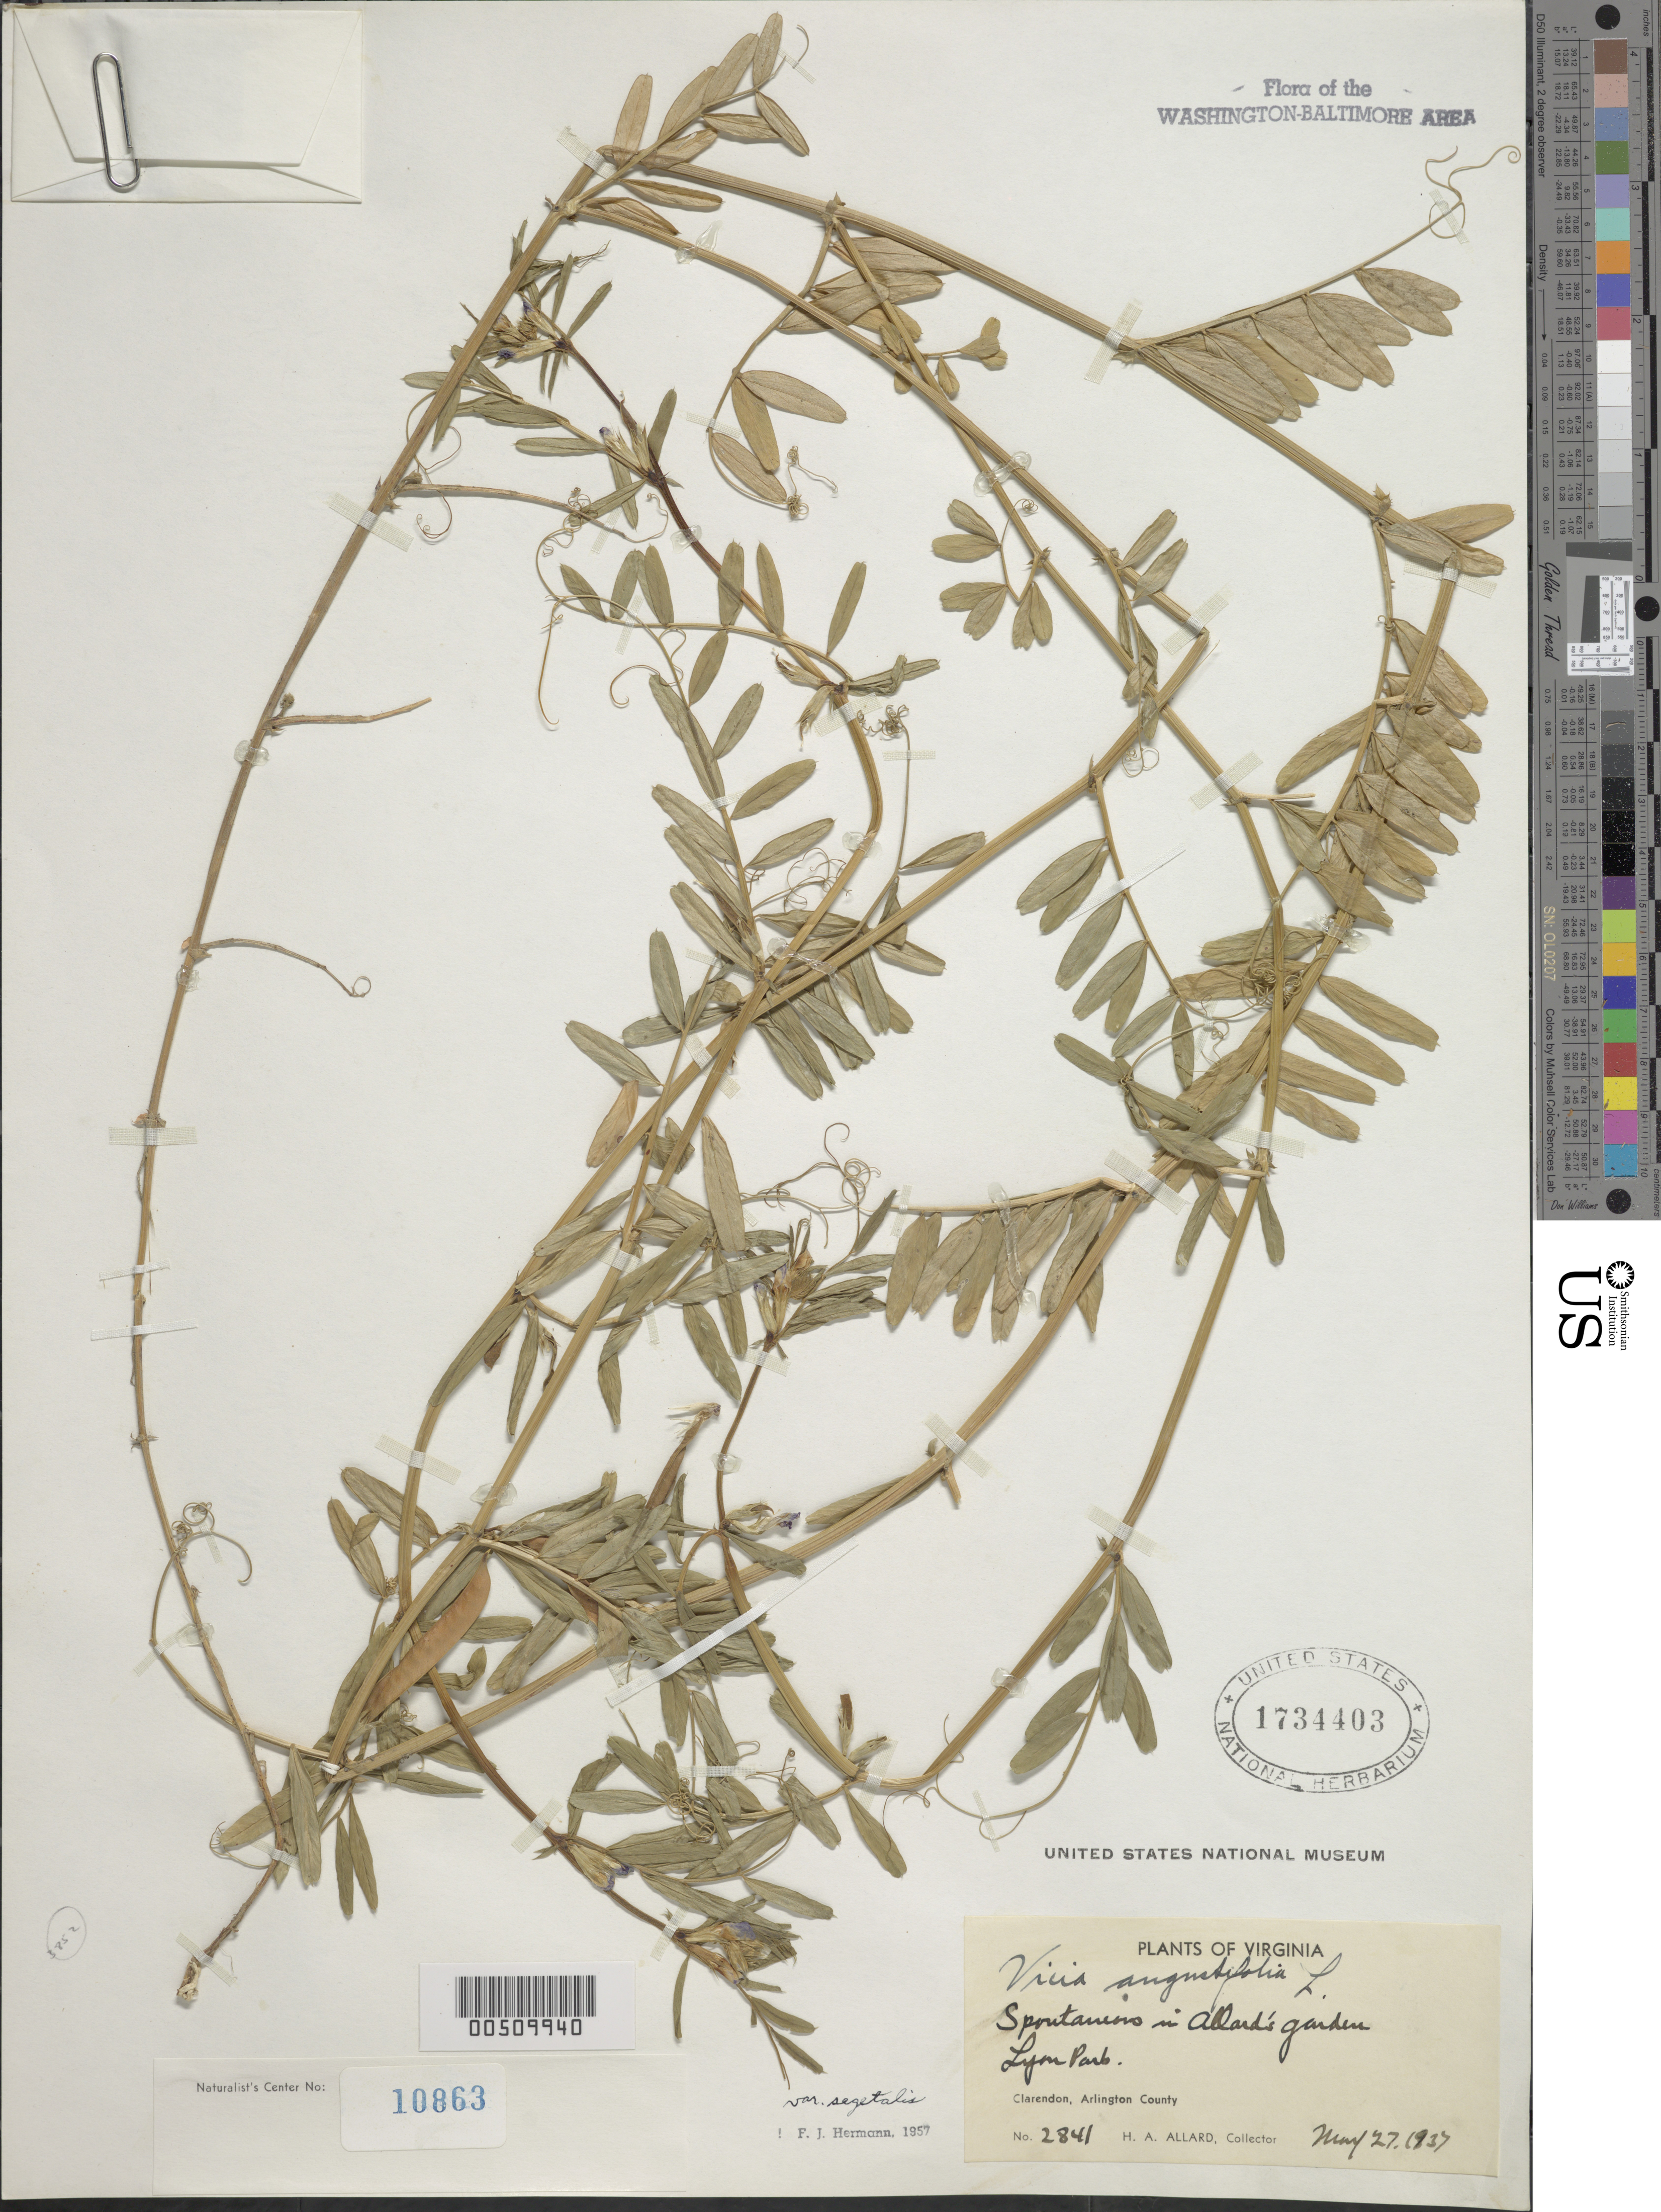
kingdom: Plantae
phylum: Tracheophyta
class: Magnoliopsida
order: Fabales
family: Fabaceae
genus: Vicia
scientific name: Vicia angustifolia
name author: L.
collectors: H. A. Allard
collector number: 2841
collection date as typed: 27 May 1937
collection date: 1937-05-27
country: United States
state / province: Virginia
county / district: Arlington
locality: Clarendon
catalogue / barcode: US 1734403